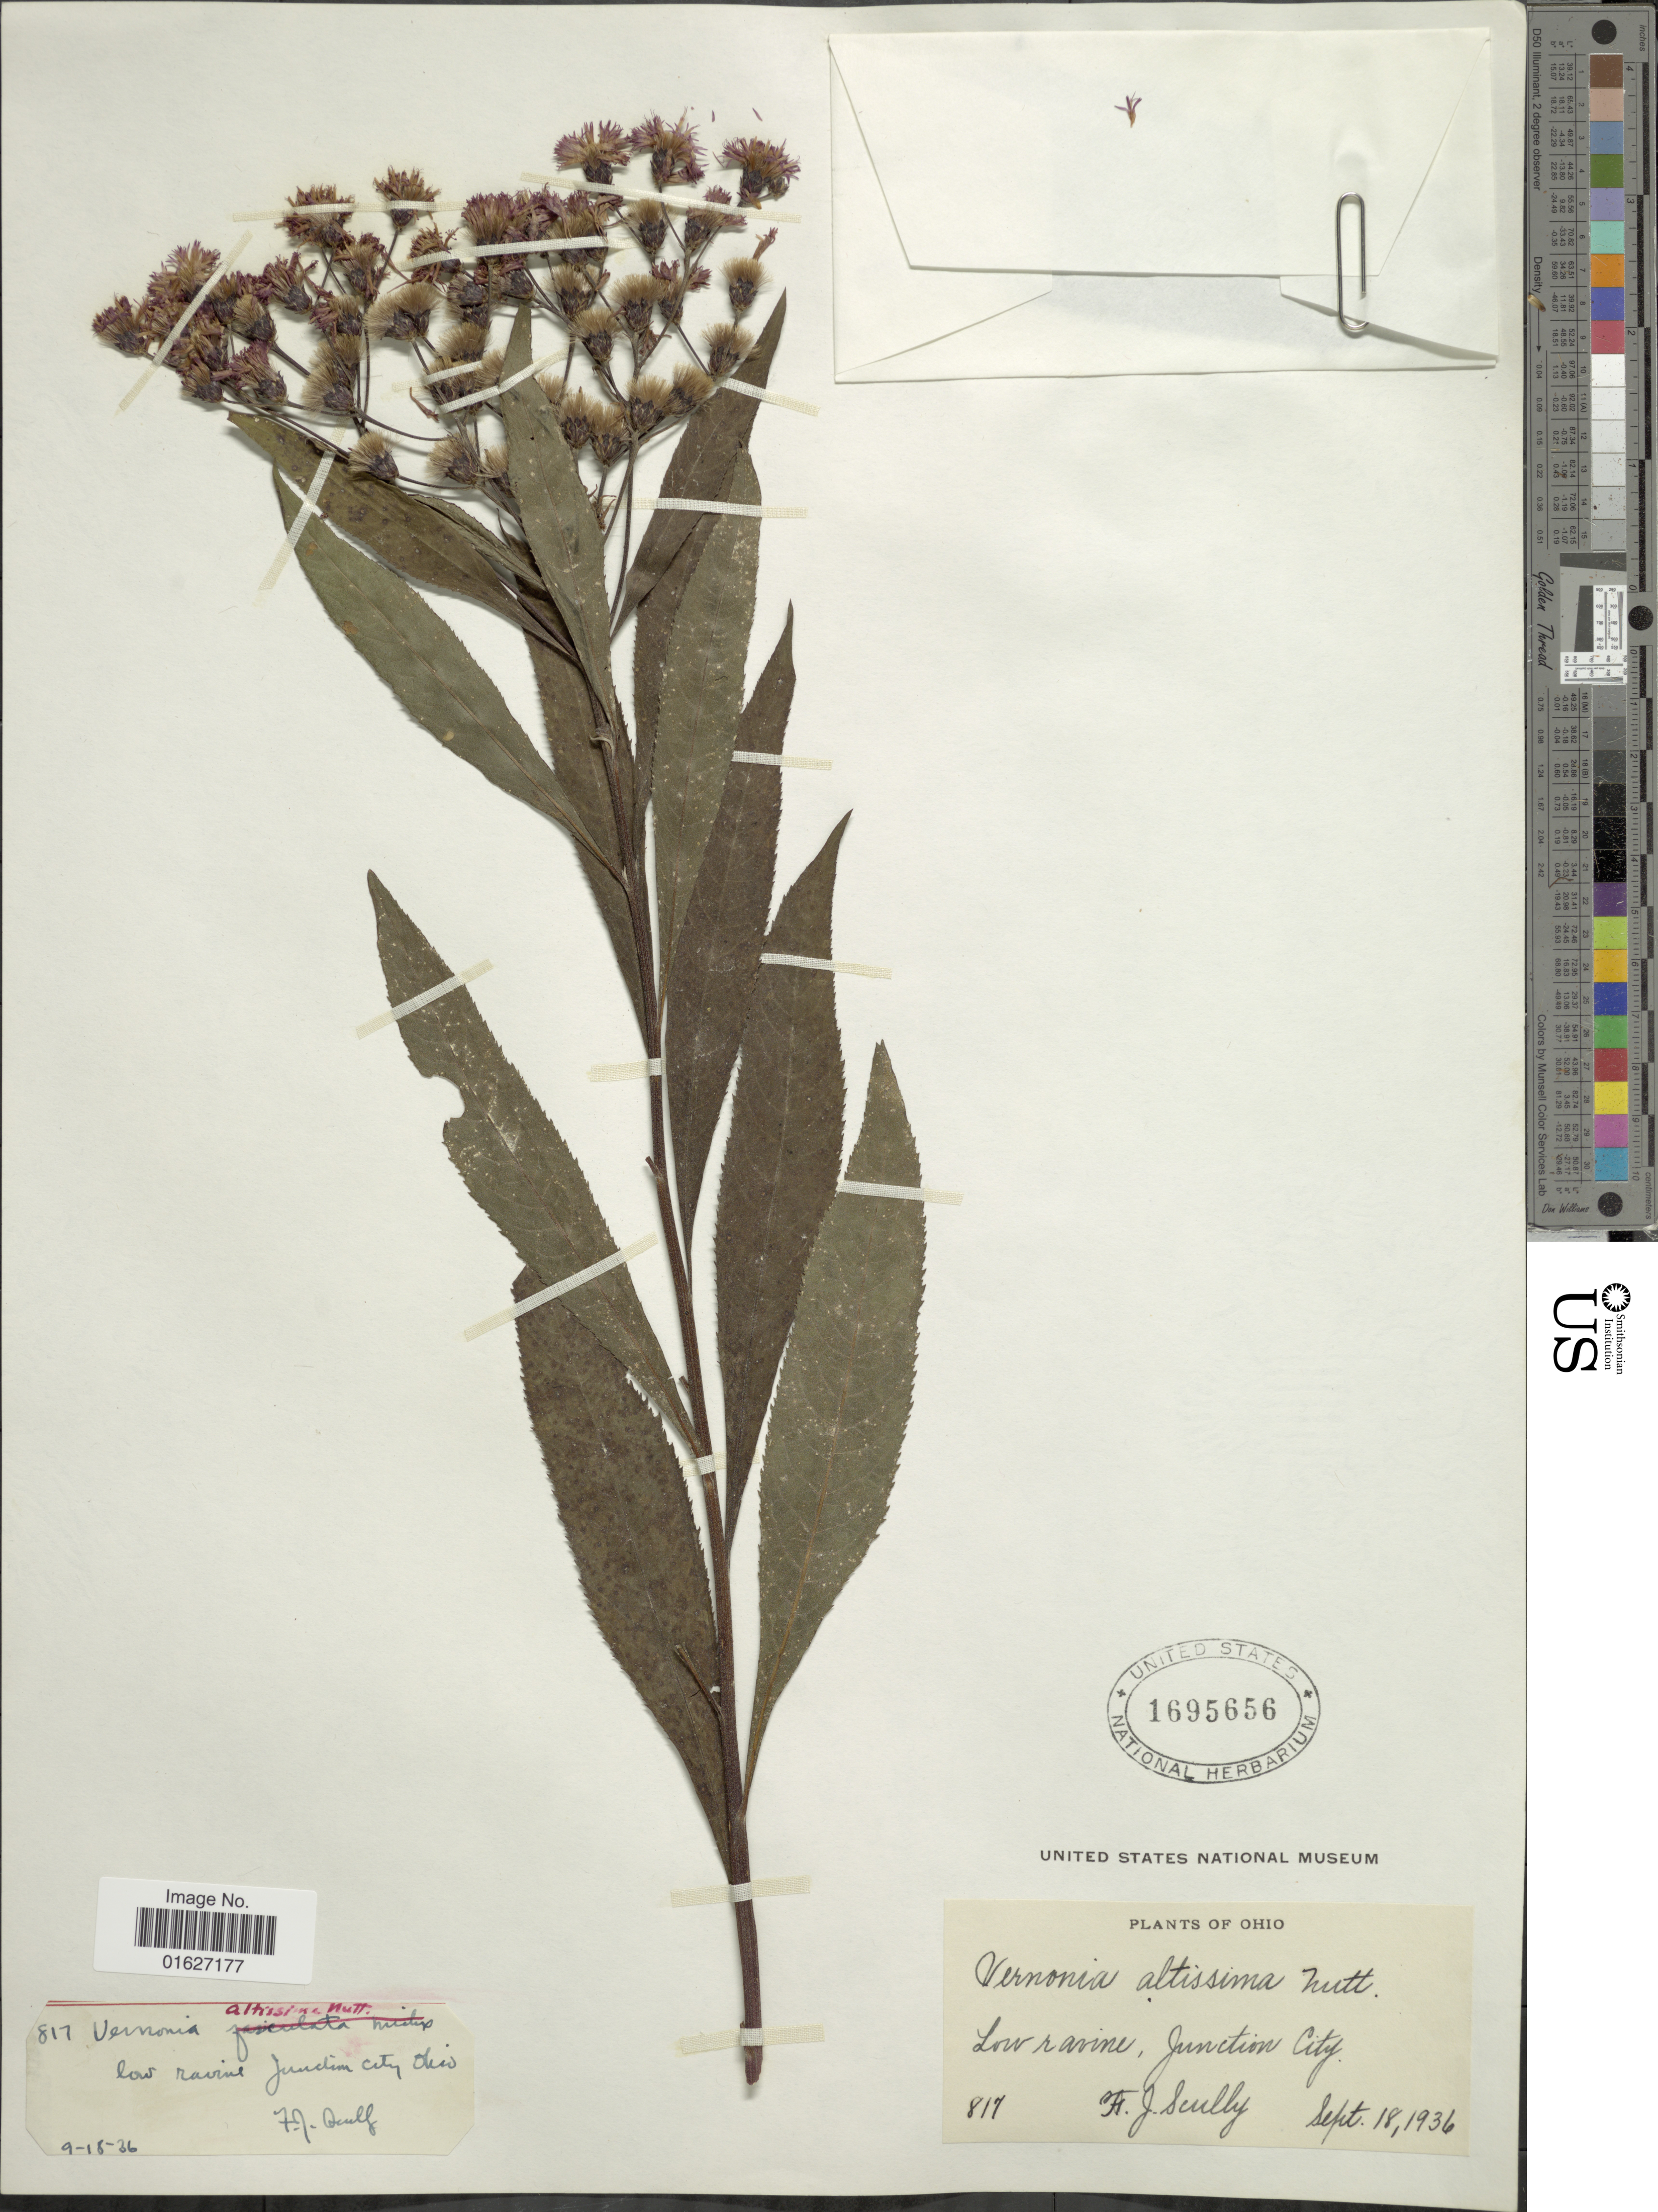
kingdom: Plantae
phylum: Tracheophyta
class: Magnoliopsida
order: Asterales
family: Asteraceae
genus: Vernonia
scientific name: Vernonia gigantea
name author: (Walter) Trel.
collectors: F. Scully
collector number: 817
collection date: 1936-09-18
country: United States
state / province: Ohio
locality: Junction City.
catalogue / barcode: US 1695656